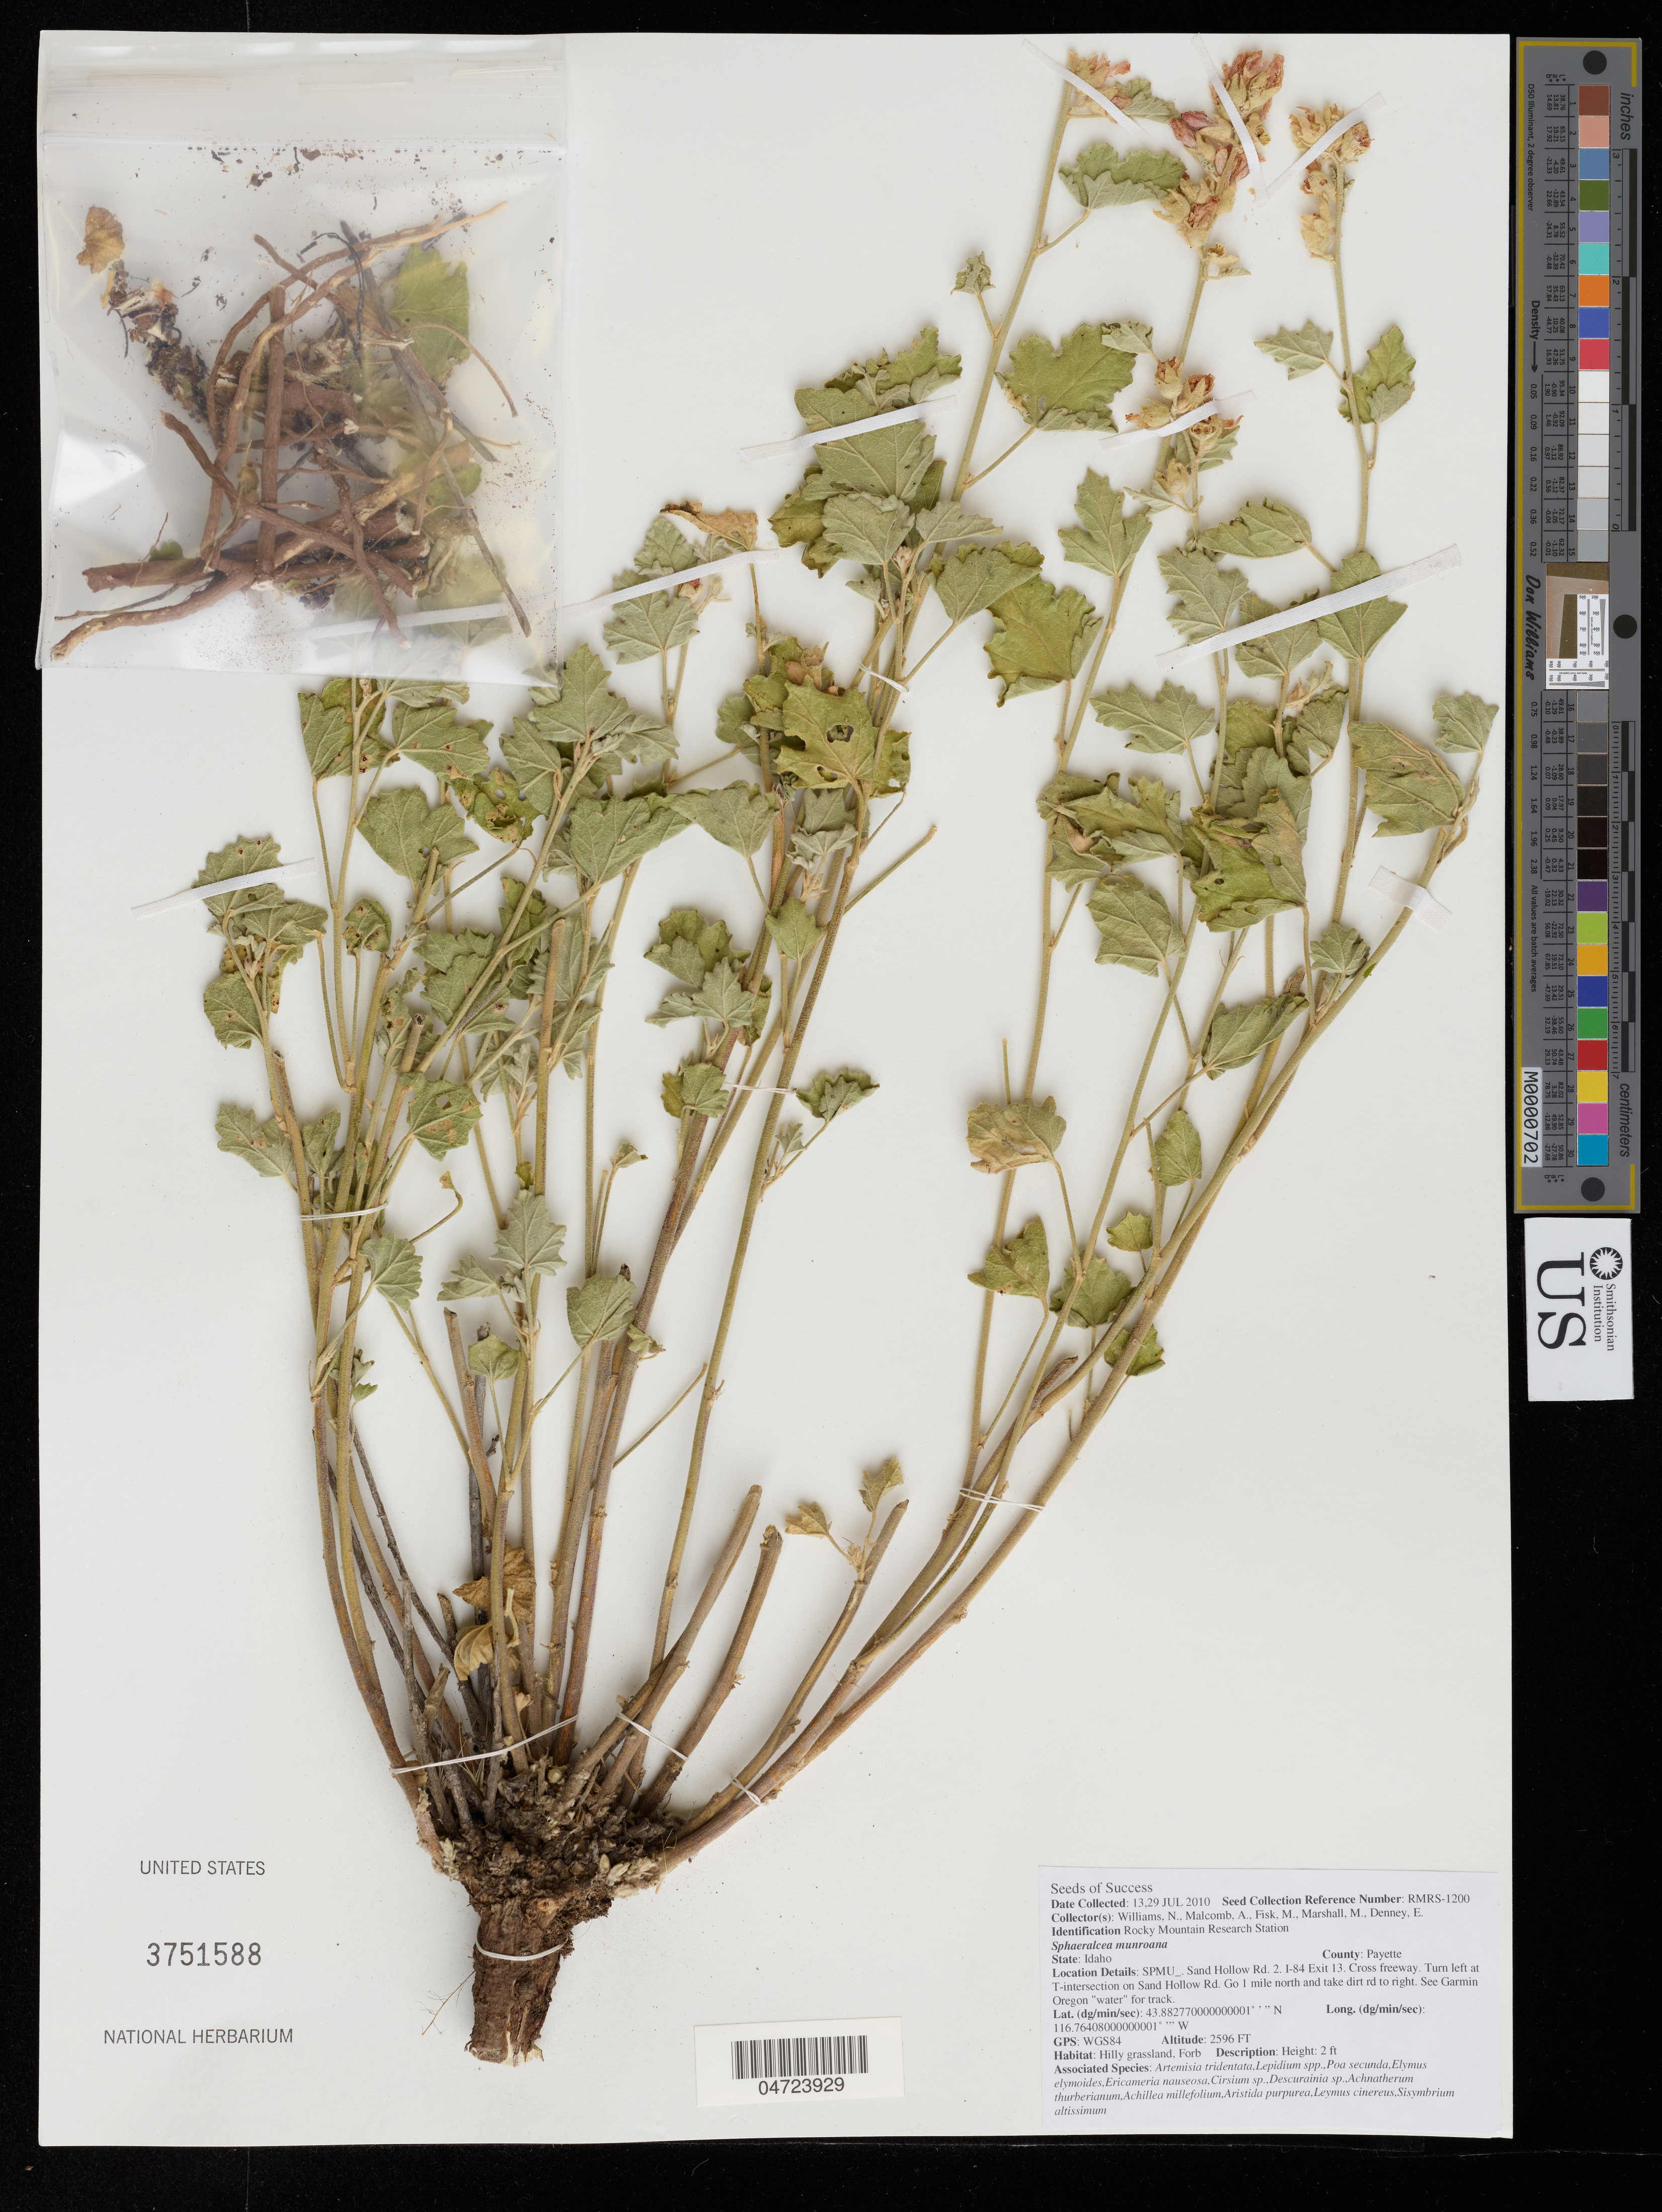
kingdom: Plantae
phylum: Tracheophyta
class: Magnoliopsida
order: Malvales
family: Malvaceae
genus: Sphaeralcea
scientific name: Sphaeralcea munroana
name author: (Douglas ex Lindl.) Spach ex A. Gray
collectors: N. Williams, A. Malcomb, M. Fisk, M. Marshall & E. Denney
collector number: RMRS-1200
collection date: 2010-07-13/2010-07-29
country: United States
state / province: Idaho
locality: County: Payette. SPMU_. Sand Hollow Rd. 2. I-84 Exit 13. Cross freeway. Turn left at T-intersection on Sand Hollow Rd. Go 1 mile north and take dirt rd to right.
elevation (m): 791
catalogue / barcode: US 3751588